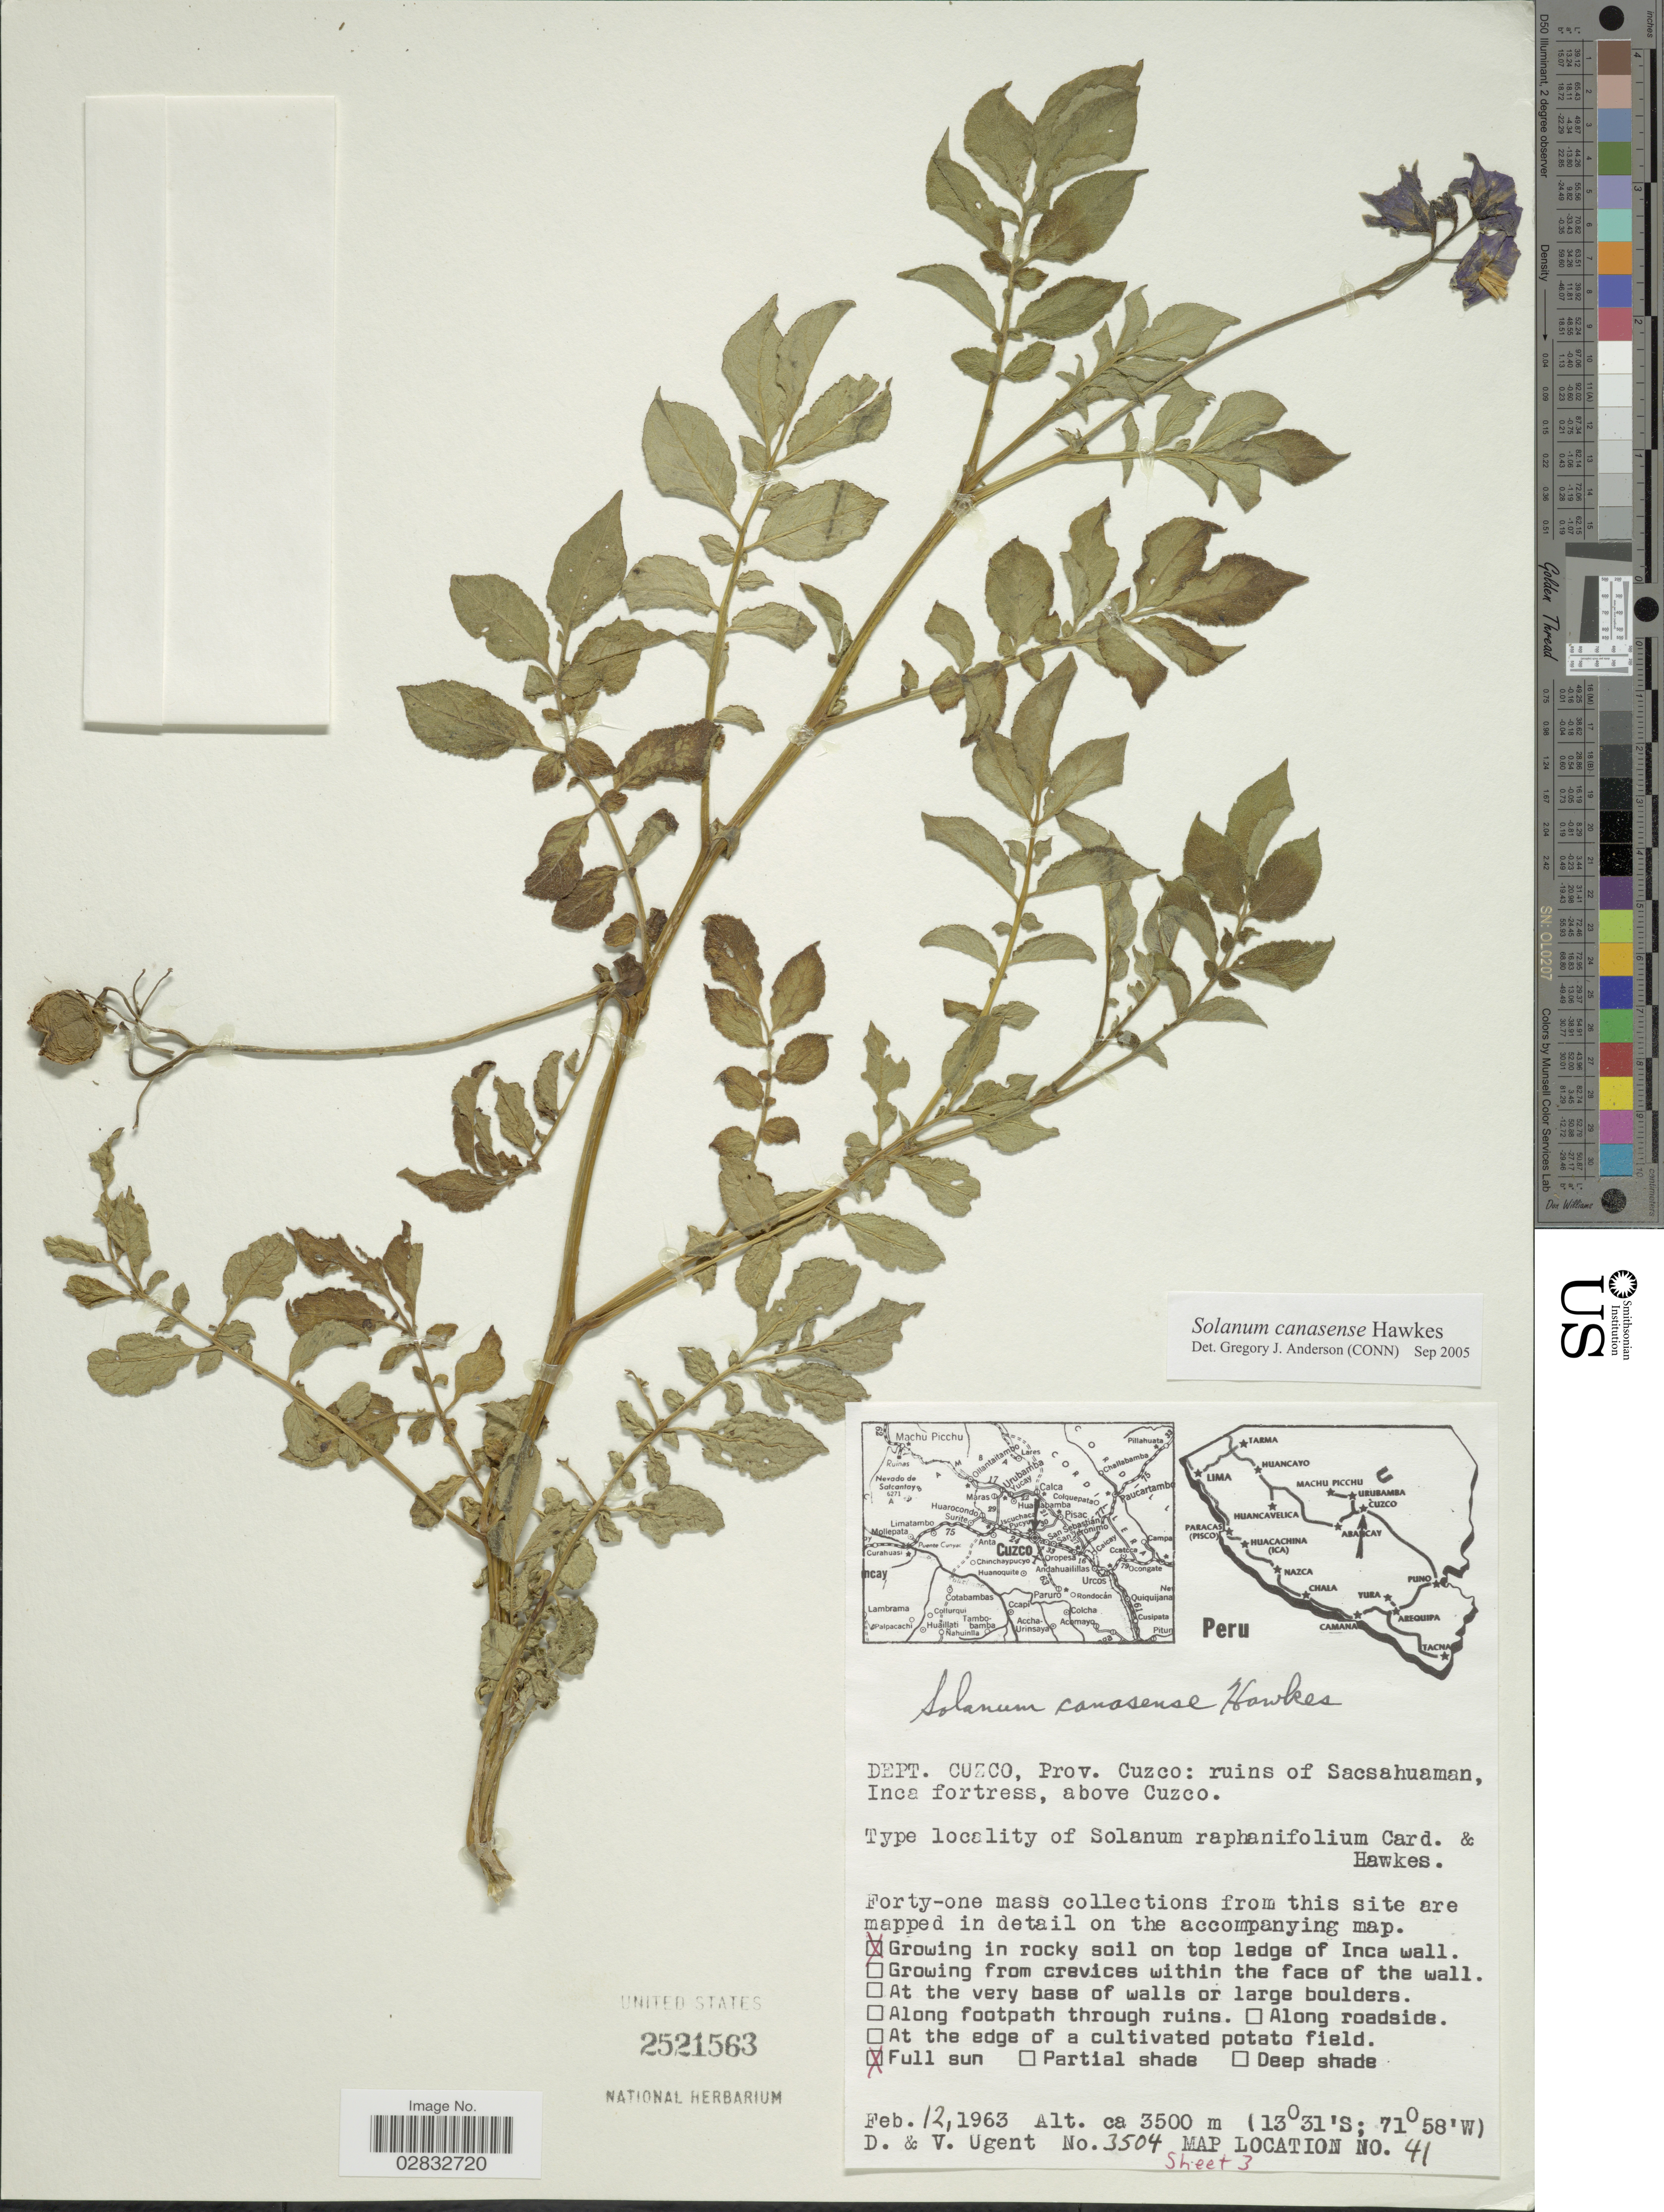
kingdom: Plantae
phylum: Tracheophyta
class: Magnoliopsida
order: Solanales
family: Solanaceae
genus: Solanum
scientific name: Solanum canaosense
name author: L.B. Sm. & Downs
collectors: D. Ugent & V. Ugent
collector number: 3504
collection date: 1963-02-12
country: Peru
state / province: Cusco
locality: Dept. Cuzco, Prov. Cuzco: ruins of Sacsahuaman, Inca fortress, above Cuzco.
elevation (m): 3500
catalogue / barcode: US 2521563